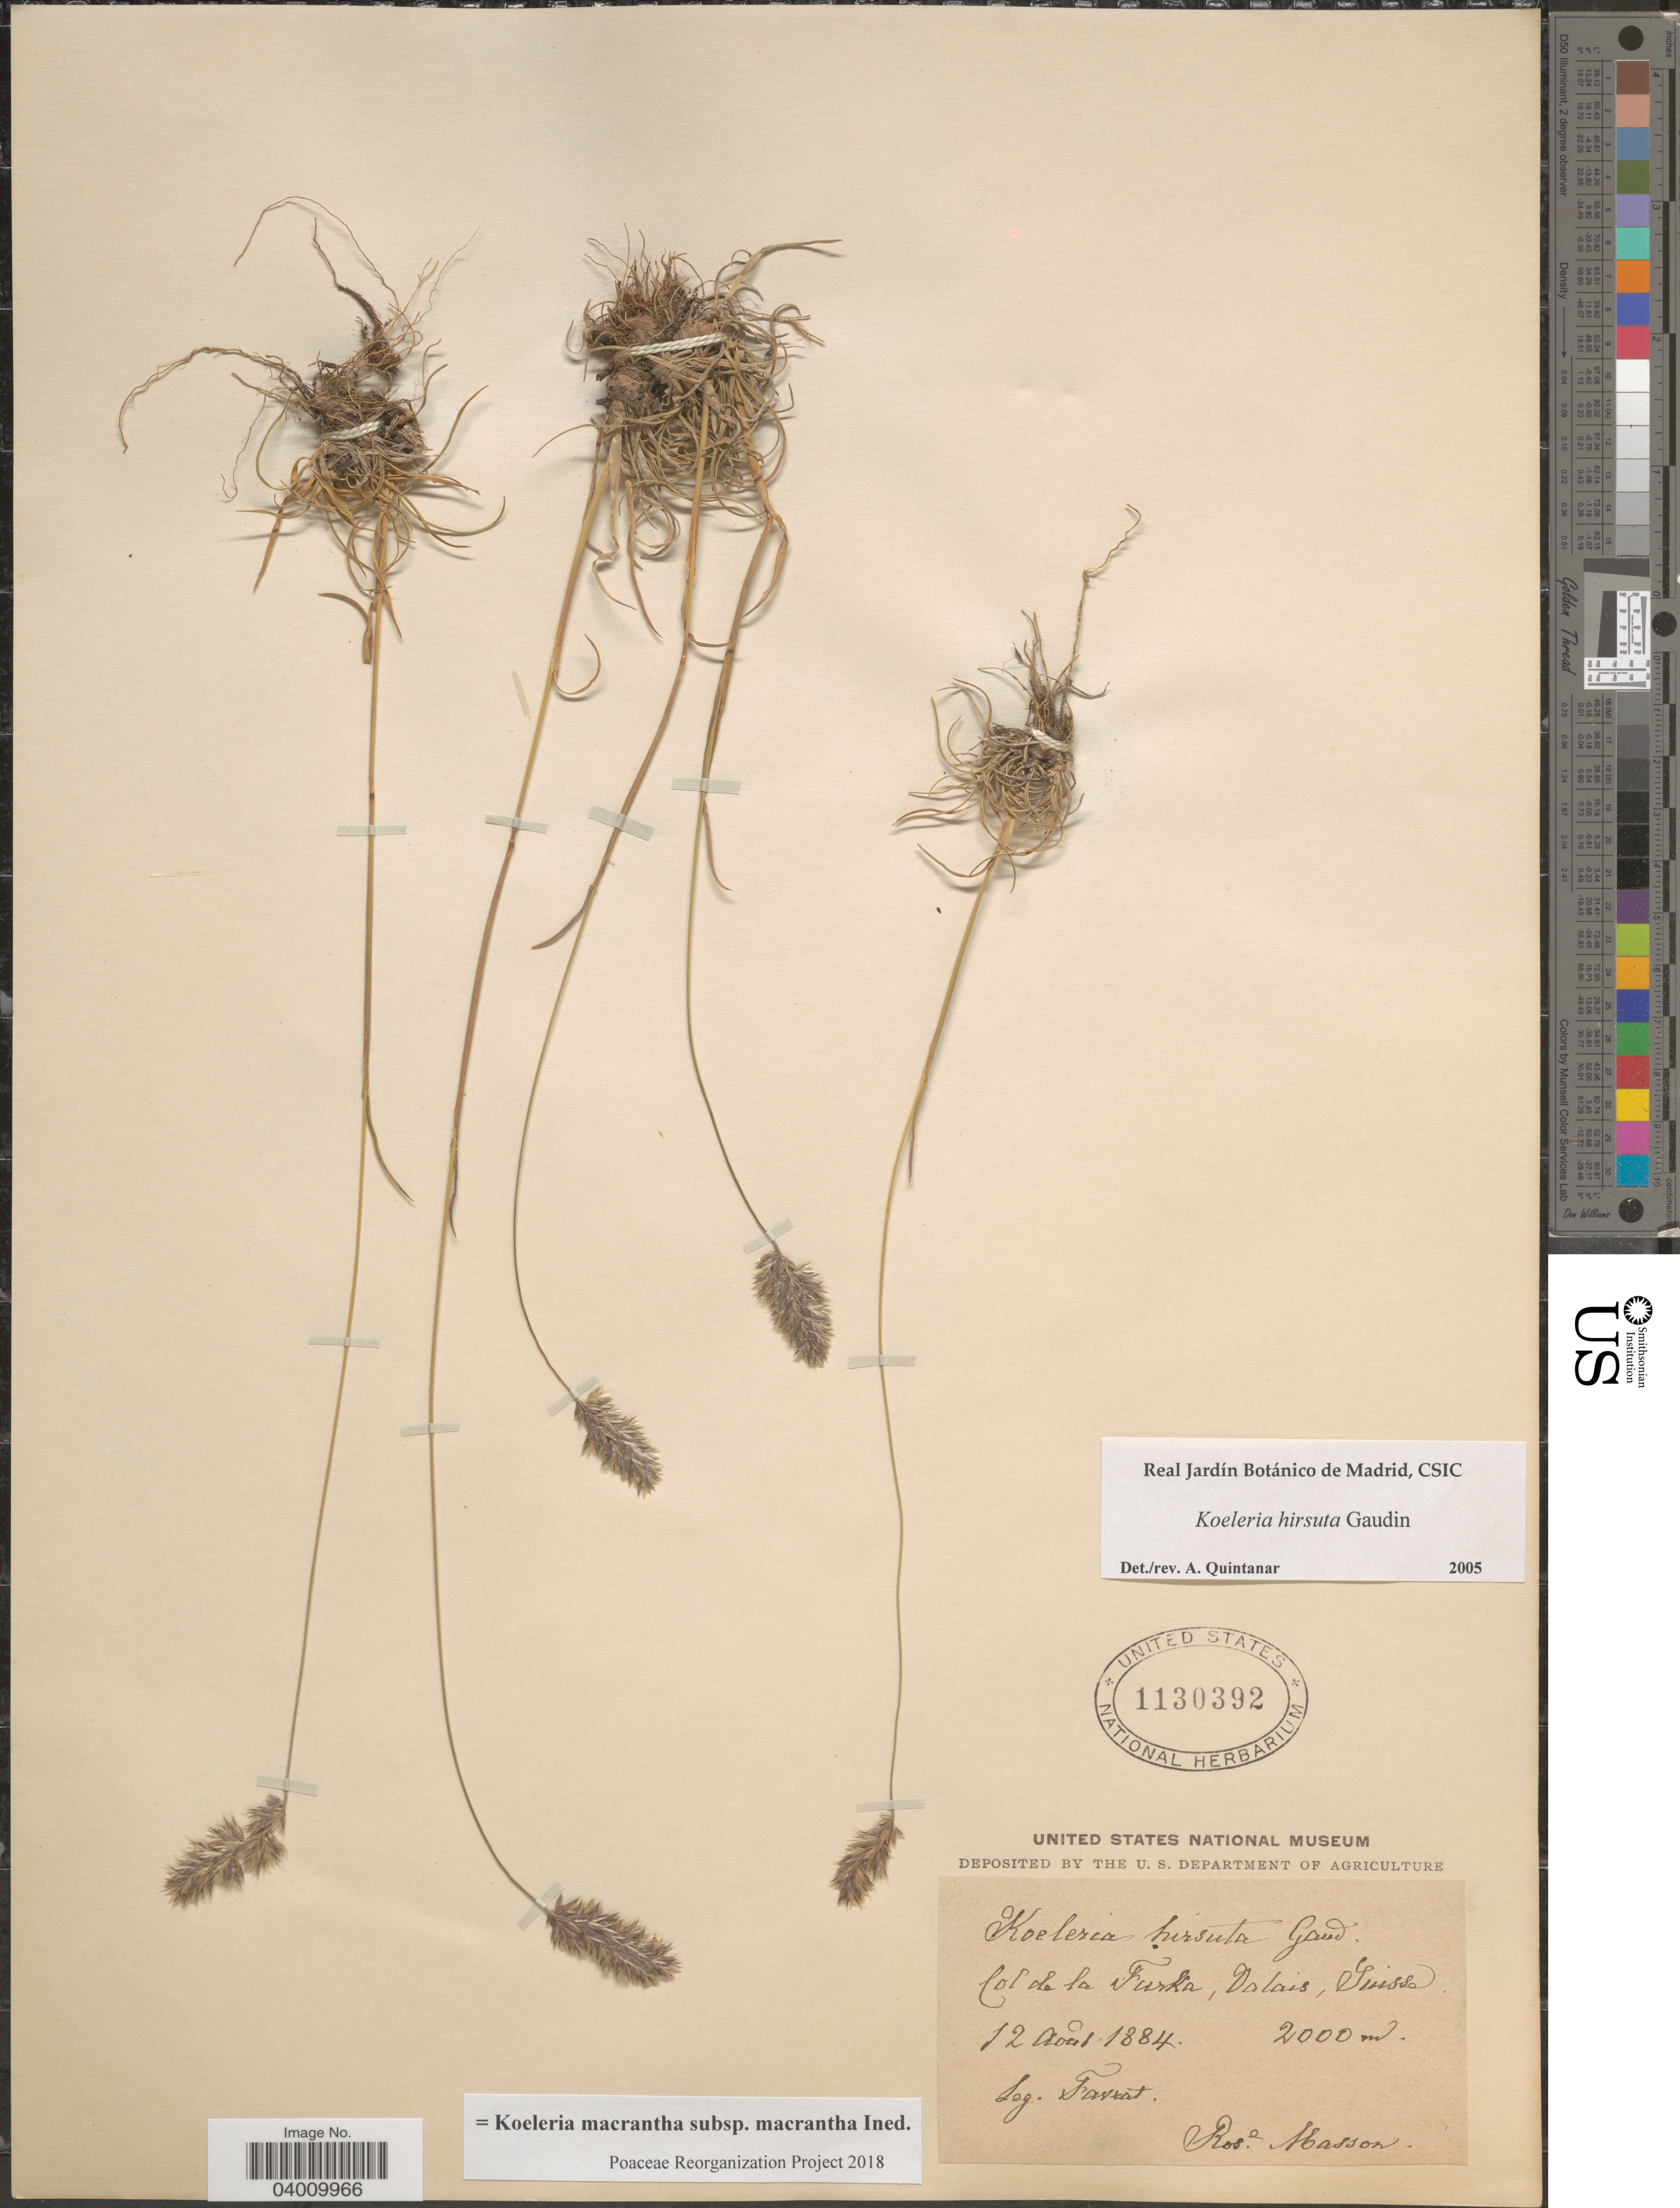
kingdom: Plantae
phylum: Tracheophyta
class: Liliopsida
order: Poales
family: Poaceae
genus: Koeleria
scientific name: Koeleria macrantha subsp. macrantha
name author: (Ledeb.) Schult.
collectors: R. Masson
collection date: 1884-08-12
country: Switzerland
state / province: Valais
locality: Col de la Furka. Suisse.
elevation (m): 2000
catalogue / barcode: US 1130392